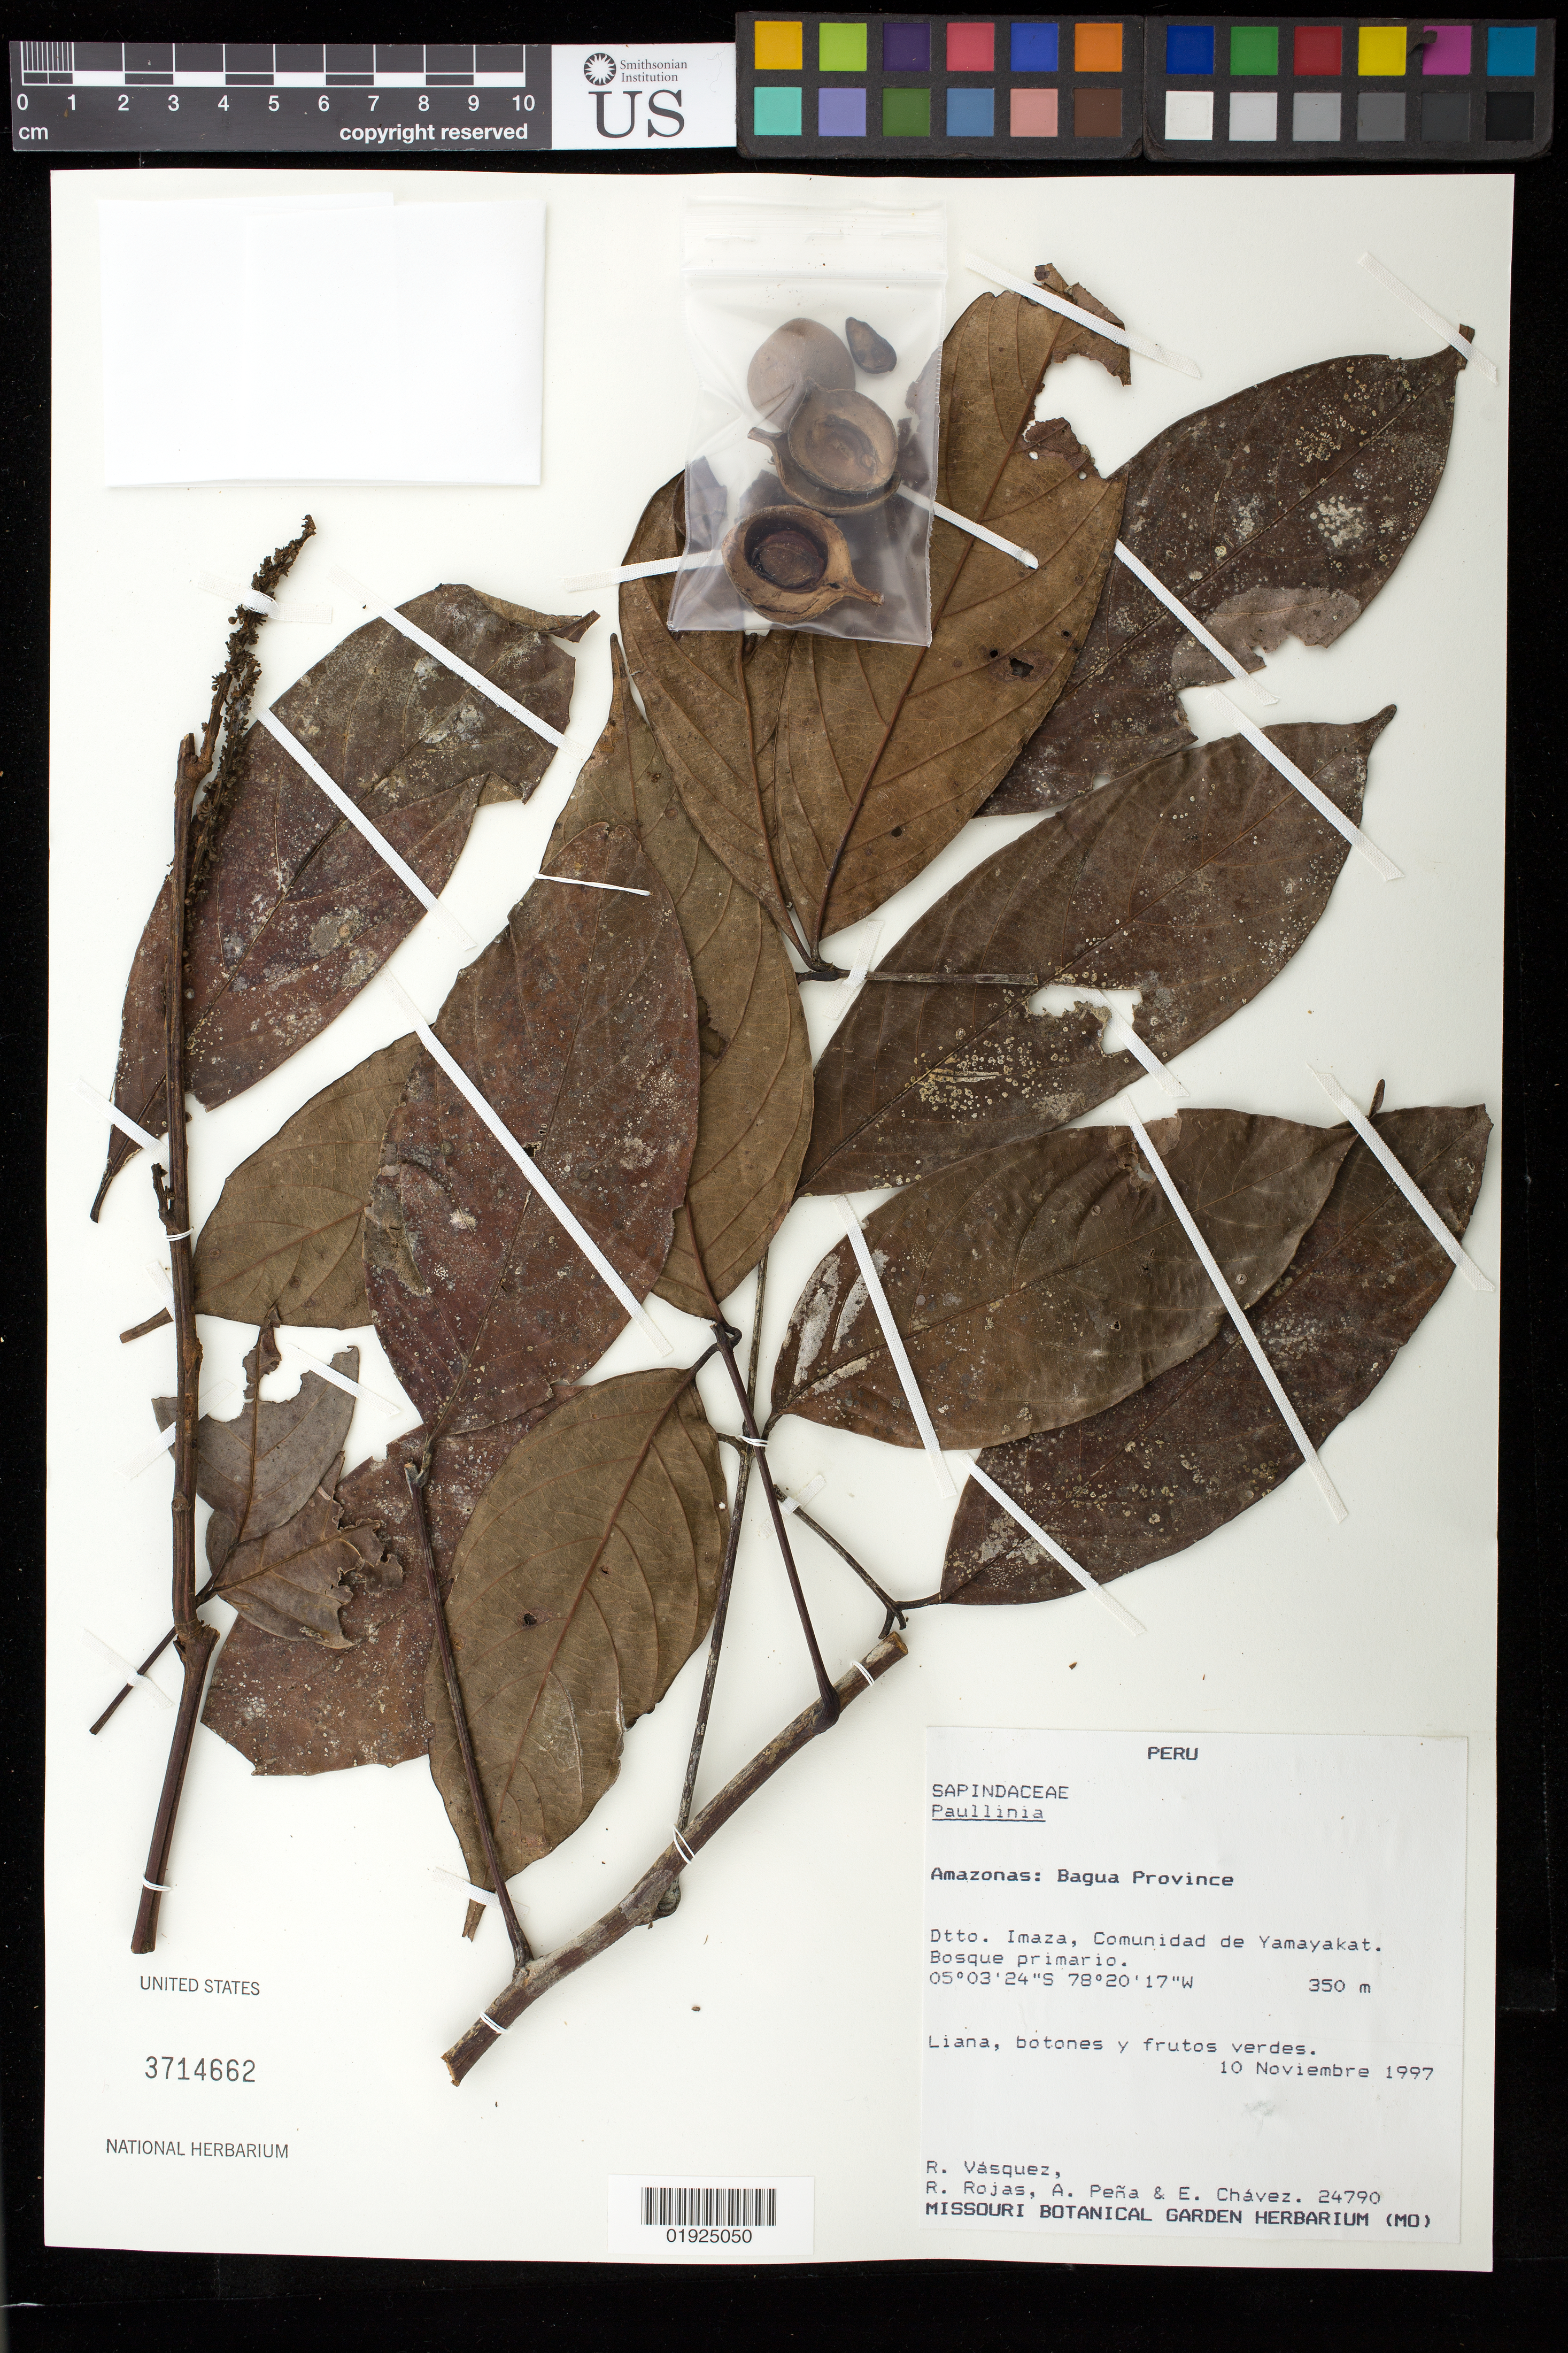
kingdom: Plantae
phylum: Tracheophyta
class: Magnoliopsida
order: Sapindales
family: Sapindaceae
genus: Paullinia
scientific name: Paullinia sp.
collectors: R. Vásquez M., R. Rojas, A. Pena & E. Chávez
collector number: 24790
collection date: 1997-11-10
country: Peru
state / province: Amazonas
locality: Bagua Province, Dtto. Imaza, Comunidad de Yamayakat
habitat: Bosque primario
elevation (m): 350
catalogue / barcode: US 3714662